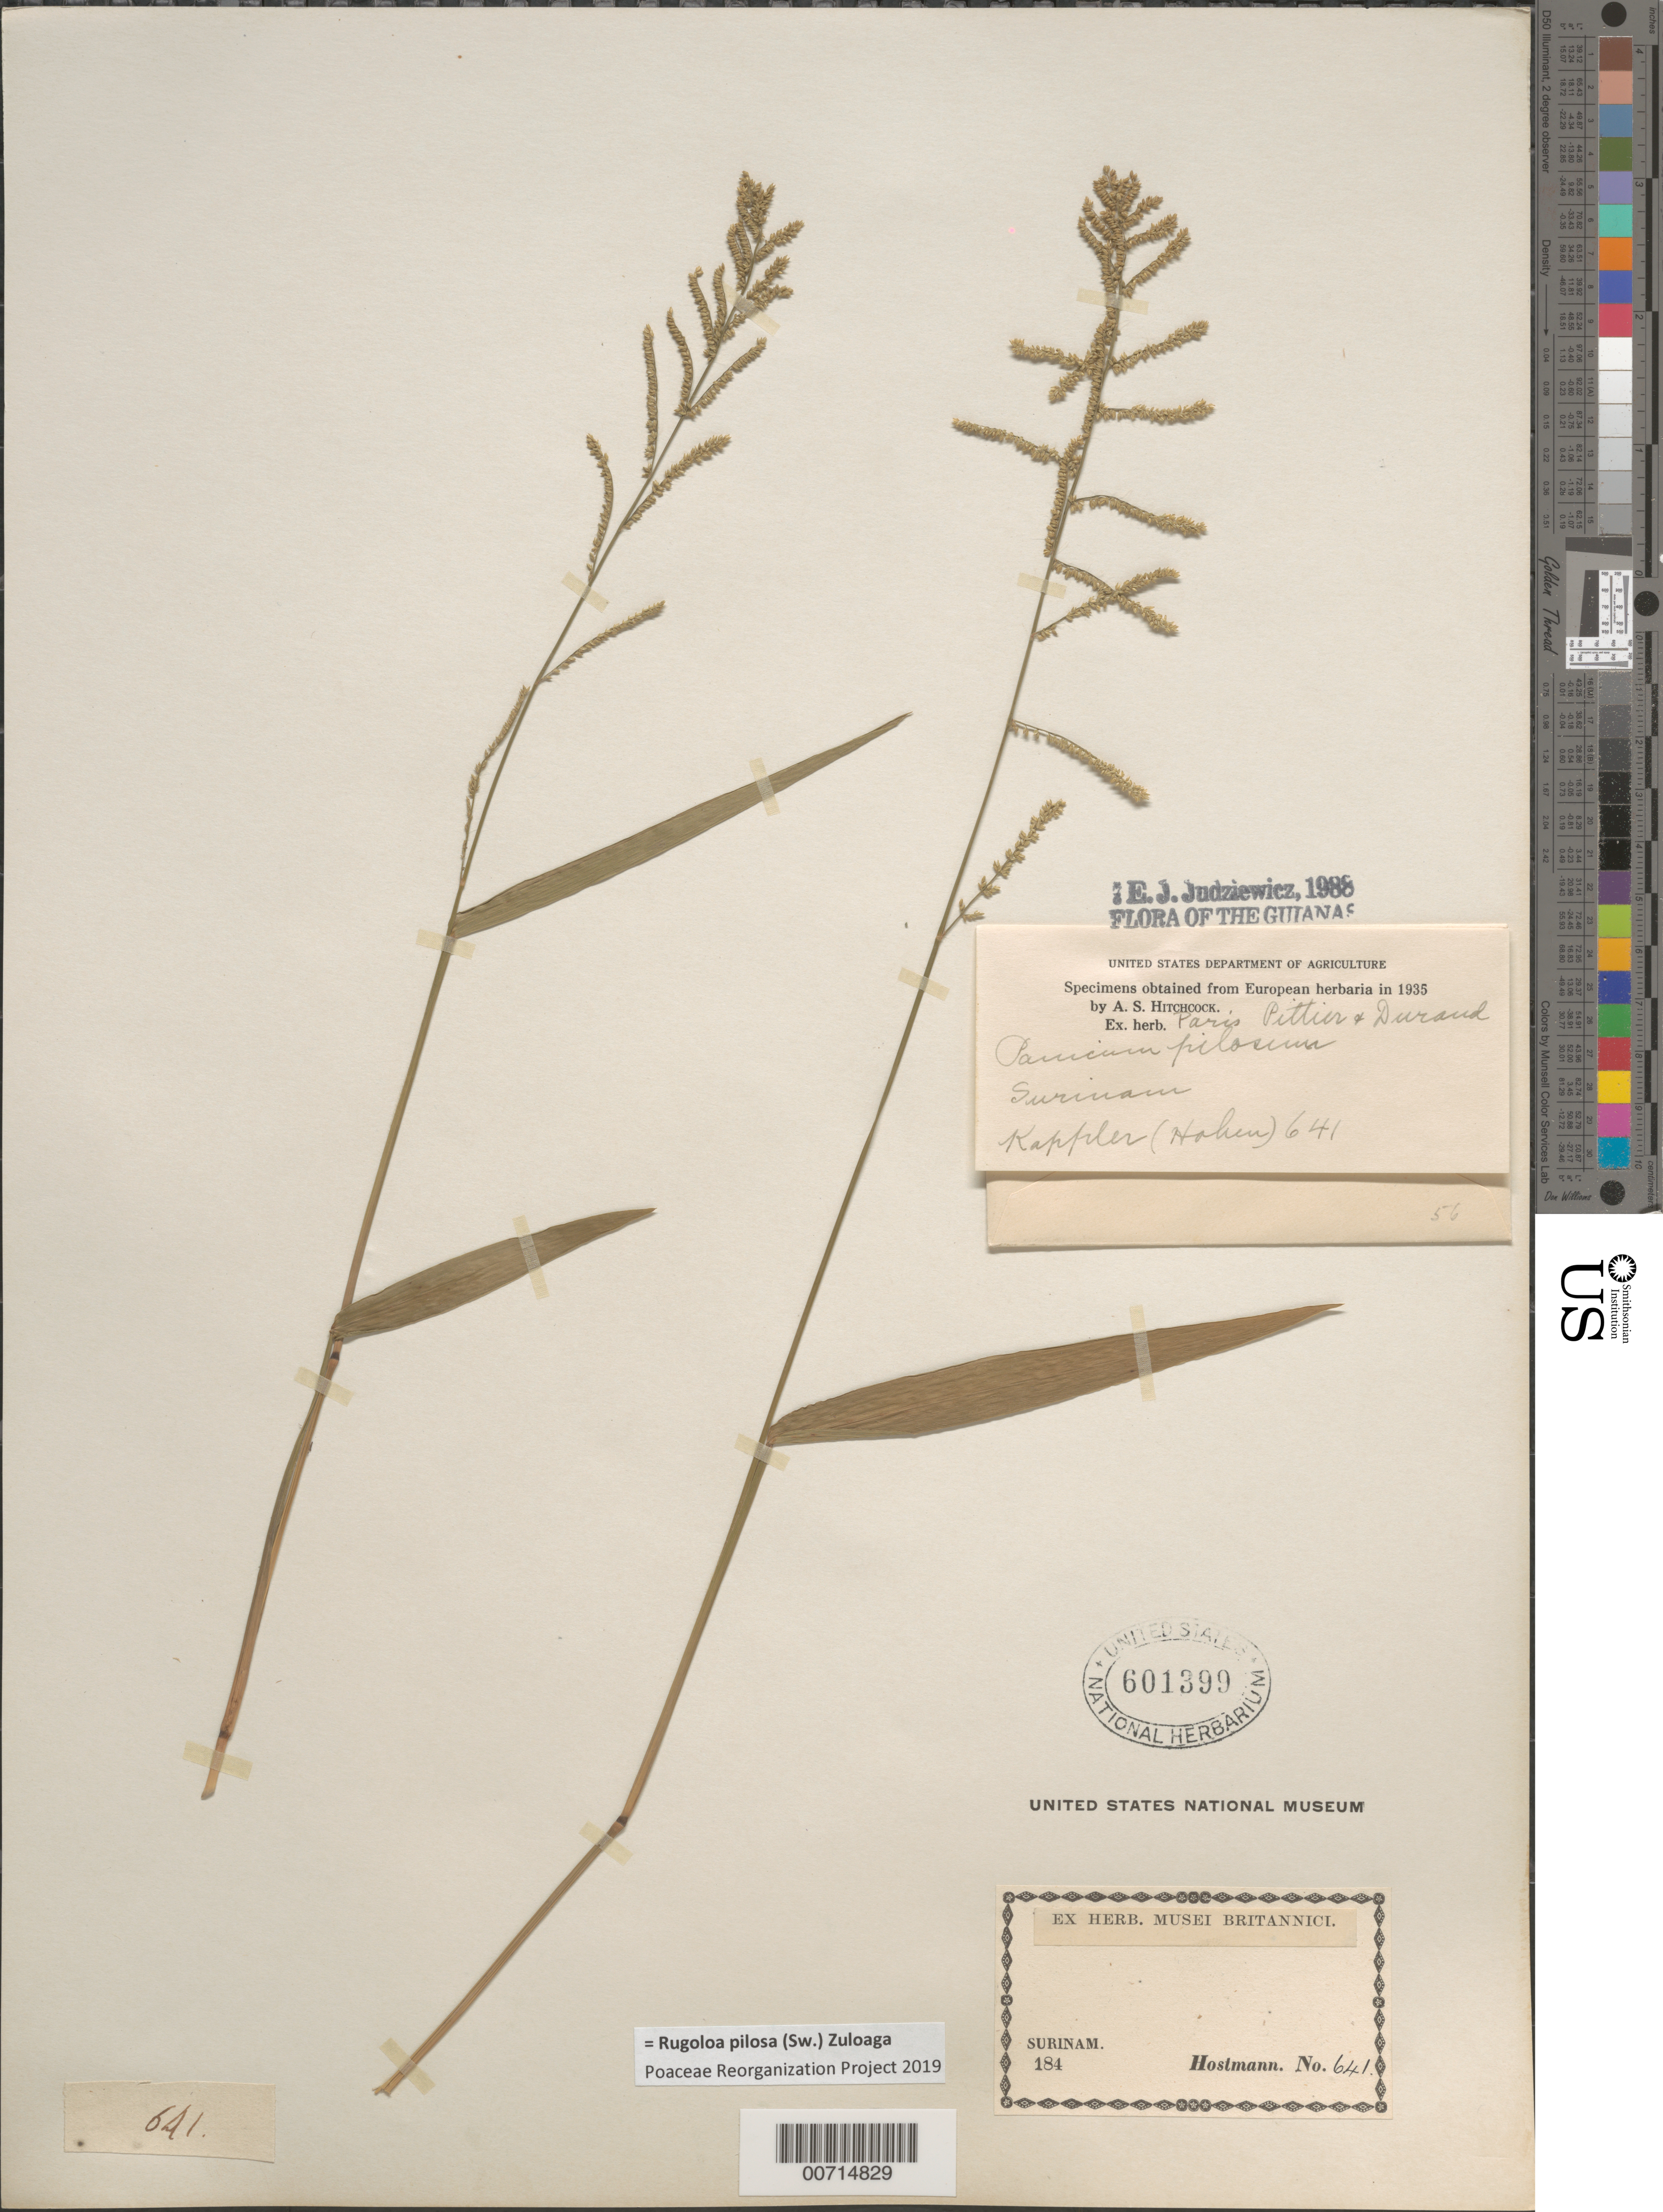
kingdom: Plantae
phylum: Tracheophyta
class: Liliopsida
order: Poales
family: Poaceae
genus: Panicum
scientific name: Panicum pilosum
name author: Sw.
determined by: Judziewicz, E. J.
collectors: F. Hostmann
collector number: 641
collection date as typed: s.d.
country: Suriname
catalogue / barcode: US 601399